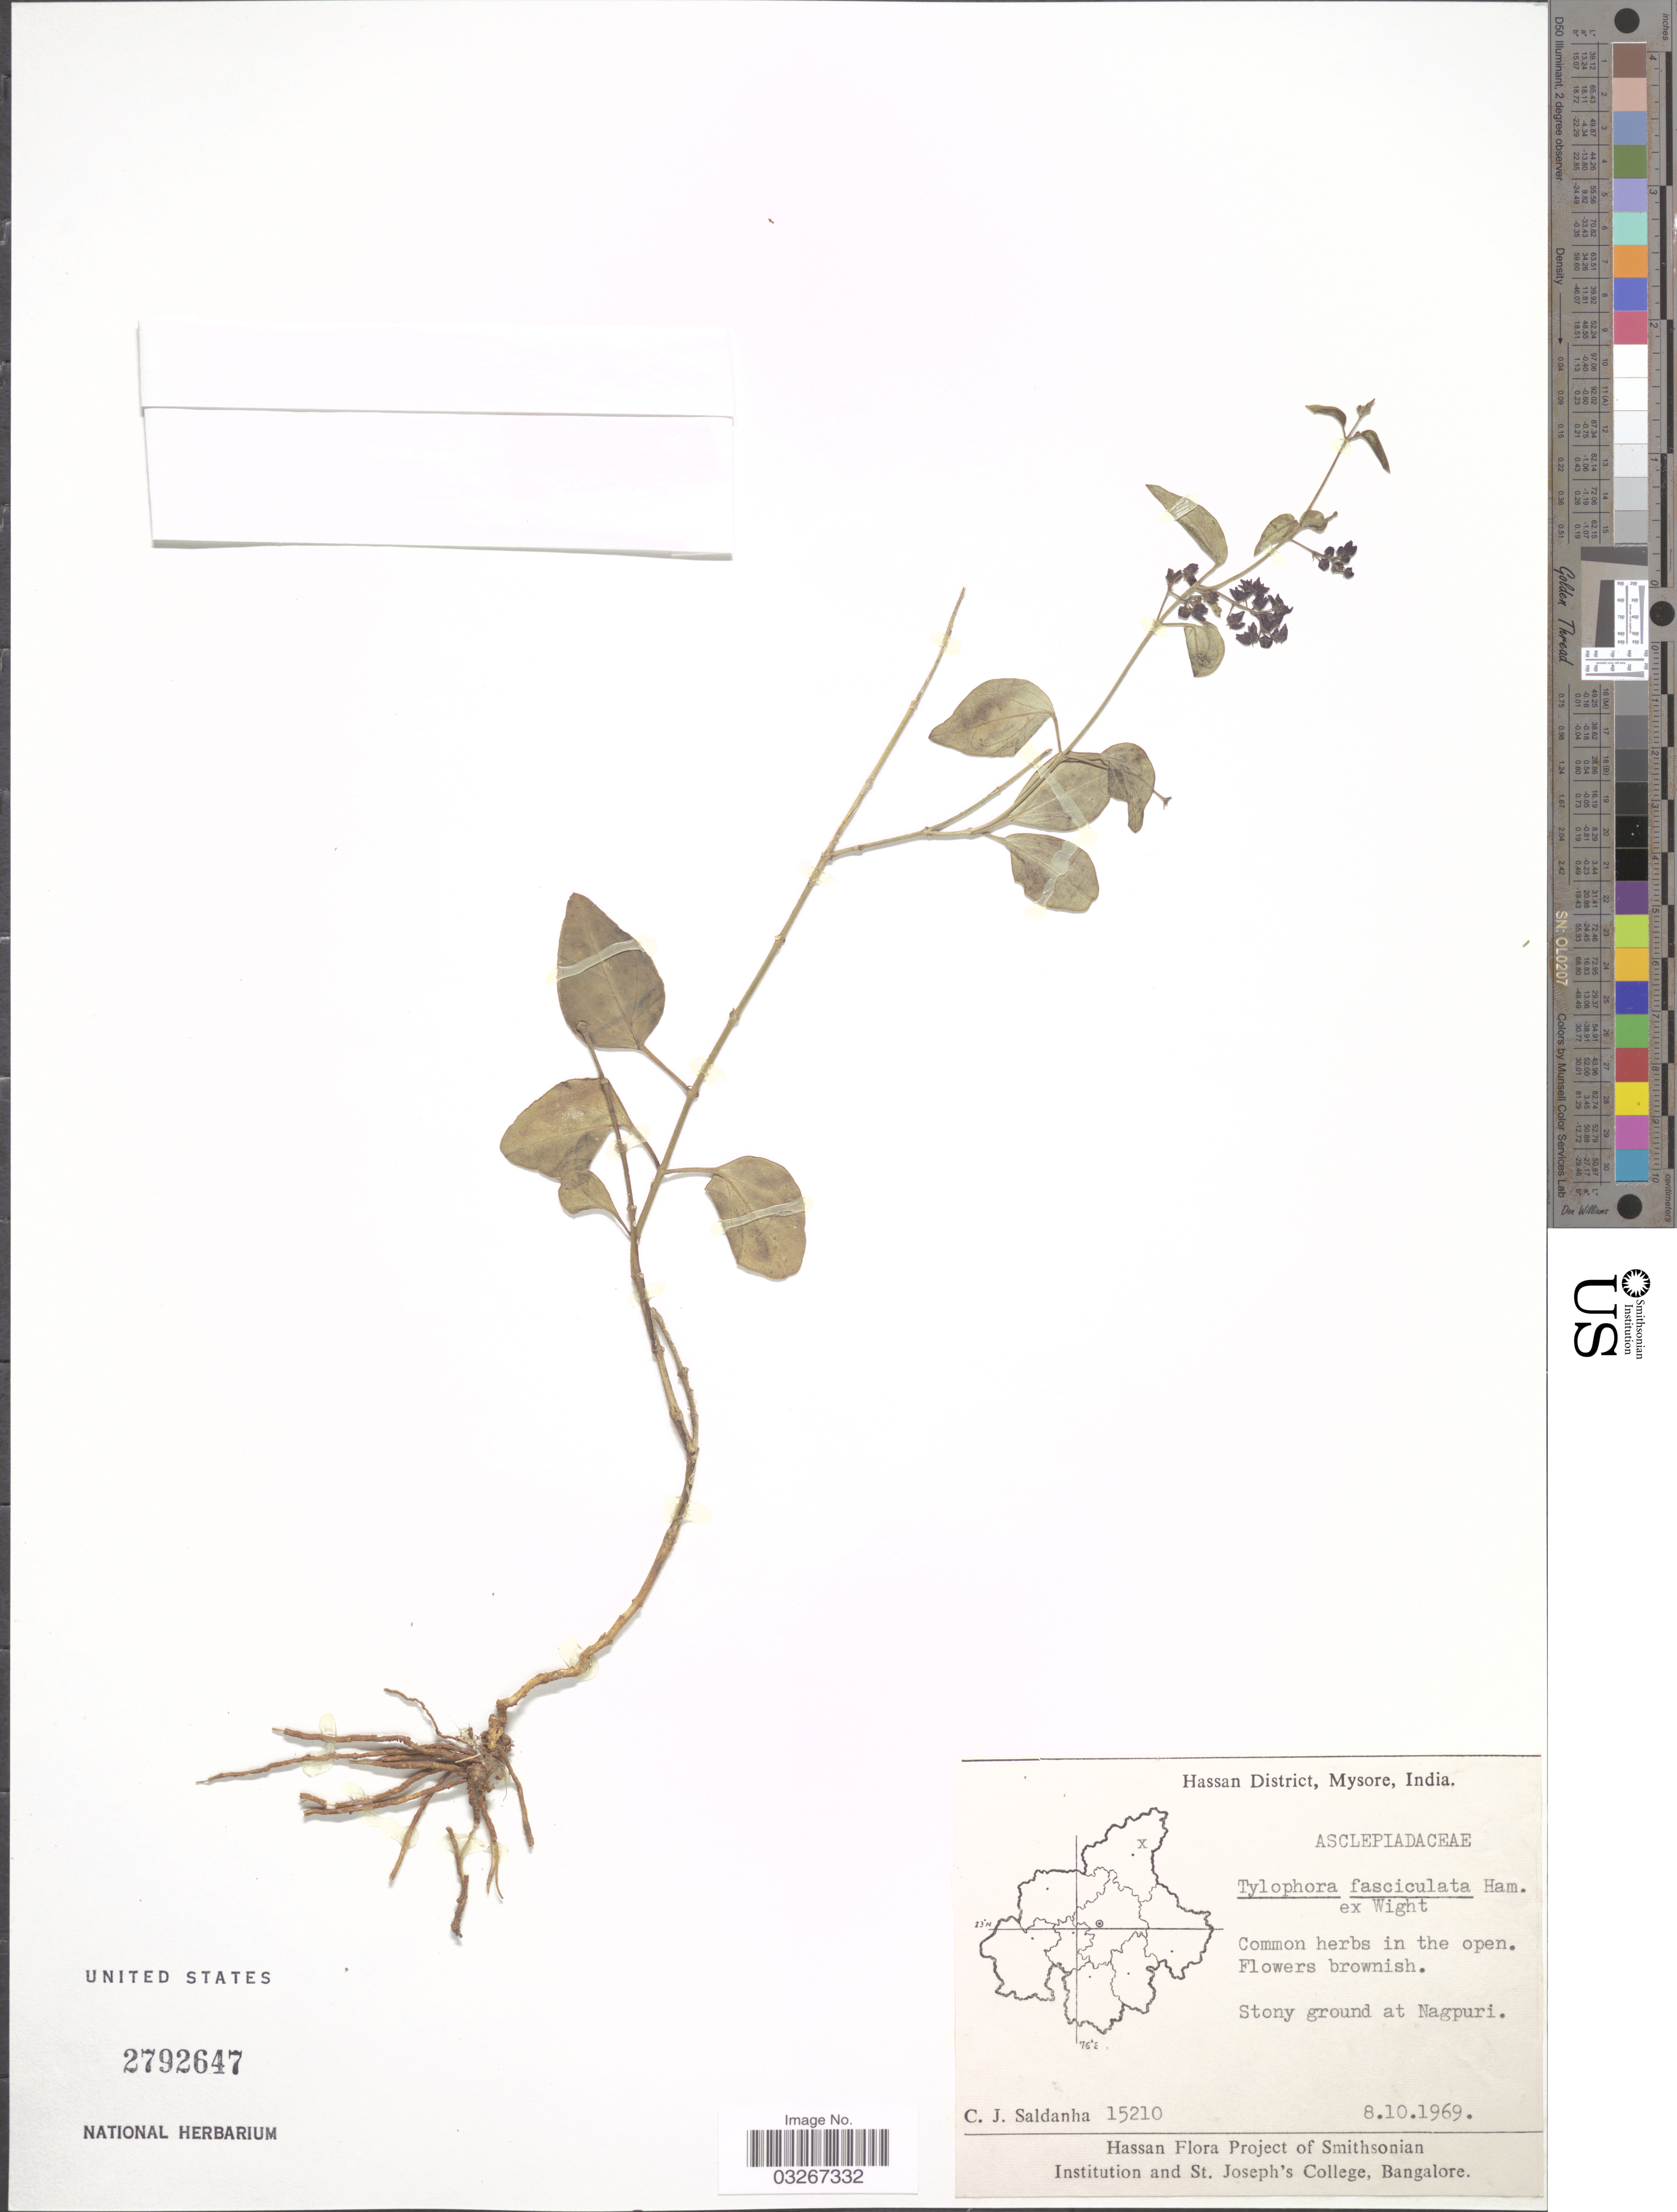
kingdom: Plantae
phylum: Tracheophyta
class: Magnoliopsida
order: Gentianales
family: Apocynaceae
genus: Tylophora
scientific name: Tylophora fasciculata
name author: Buch.-Ham. ex Wight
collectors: C. J. Saldanha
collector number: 15210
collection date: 1969-10-08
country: India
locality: Hassan District, Mysore. Stony ground at Nagpuri.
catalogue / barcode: US 2792647